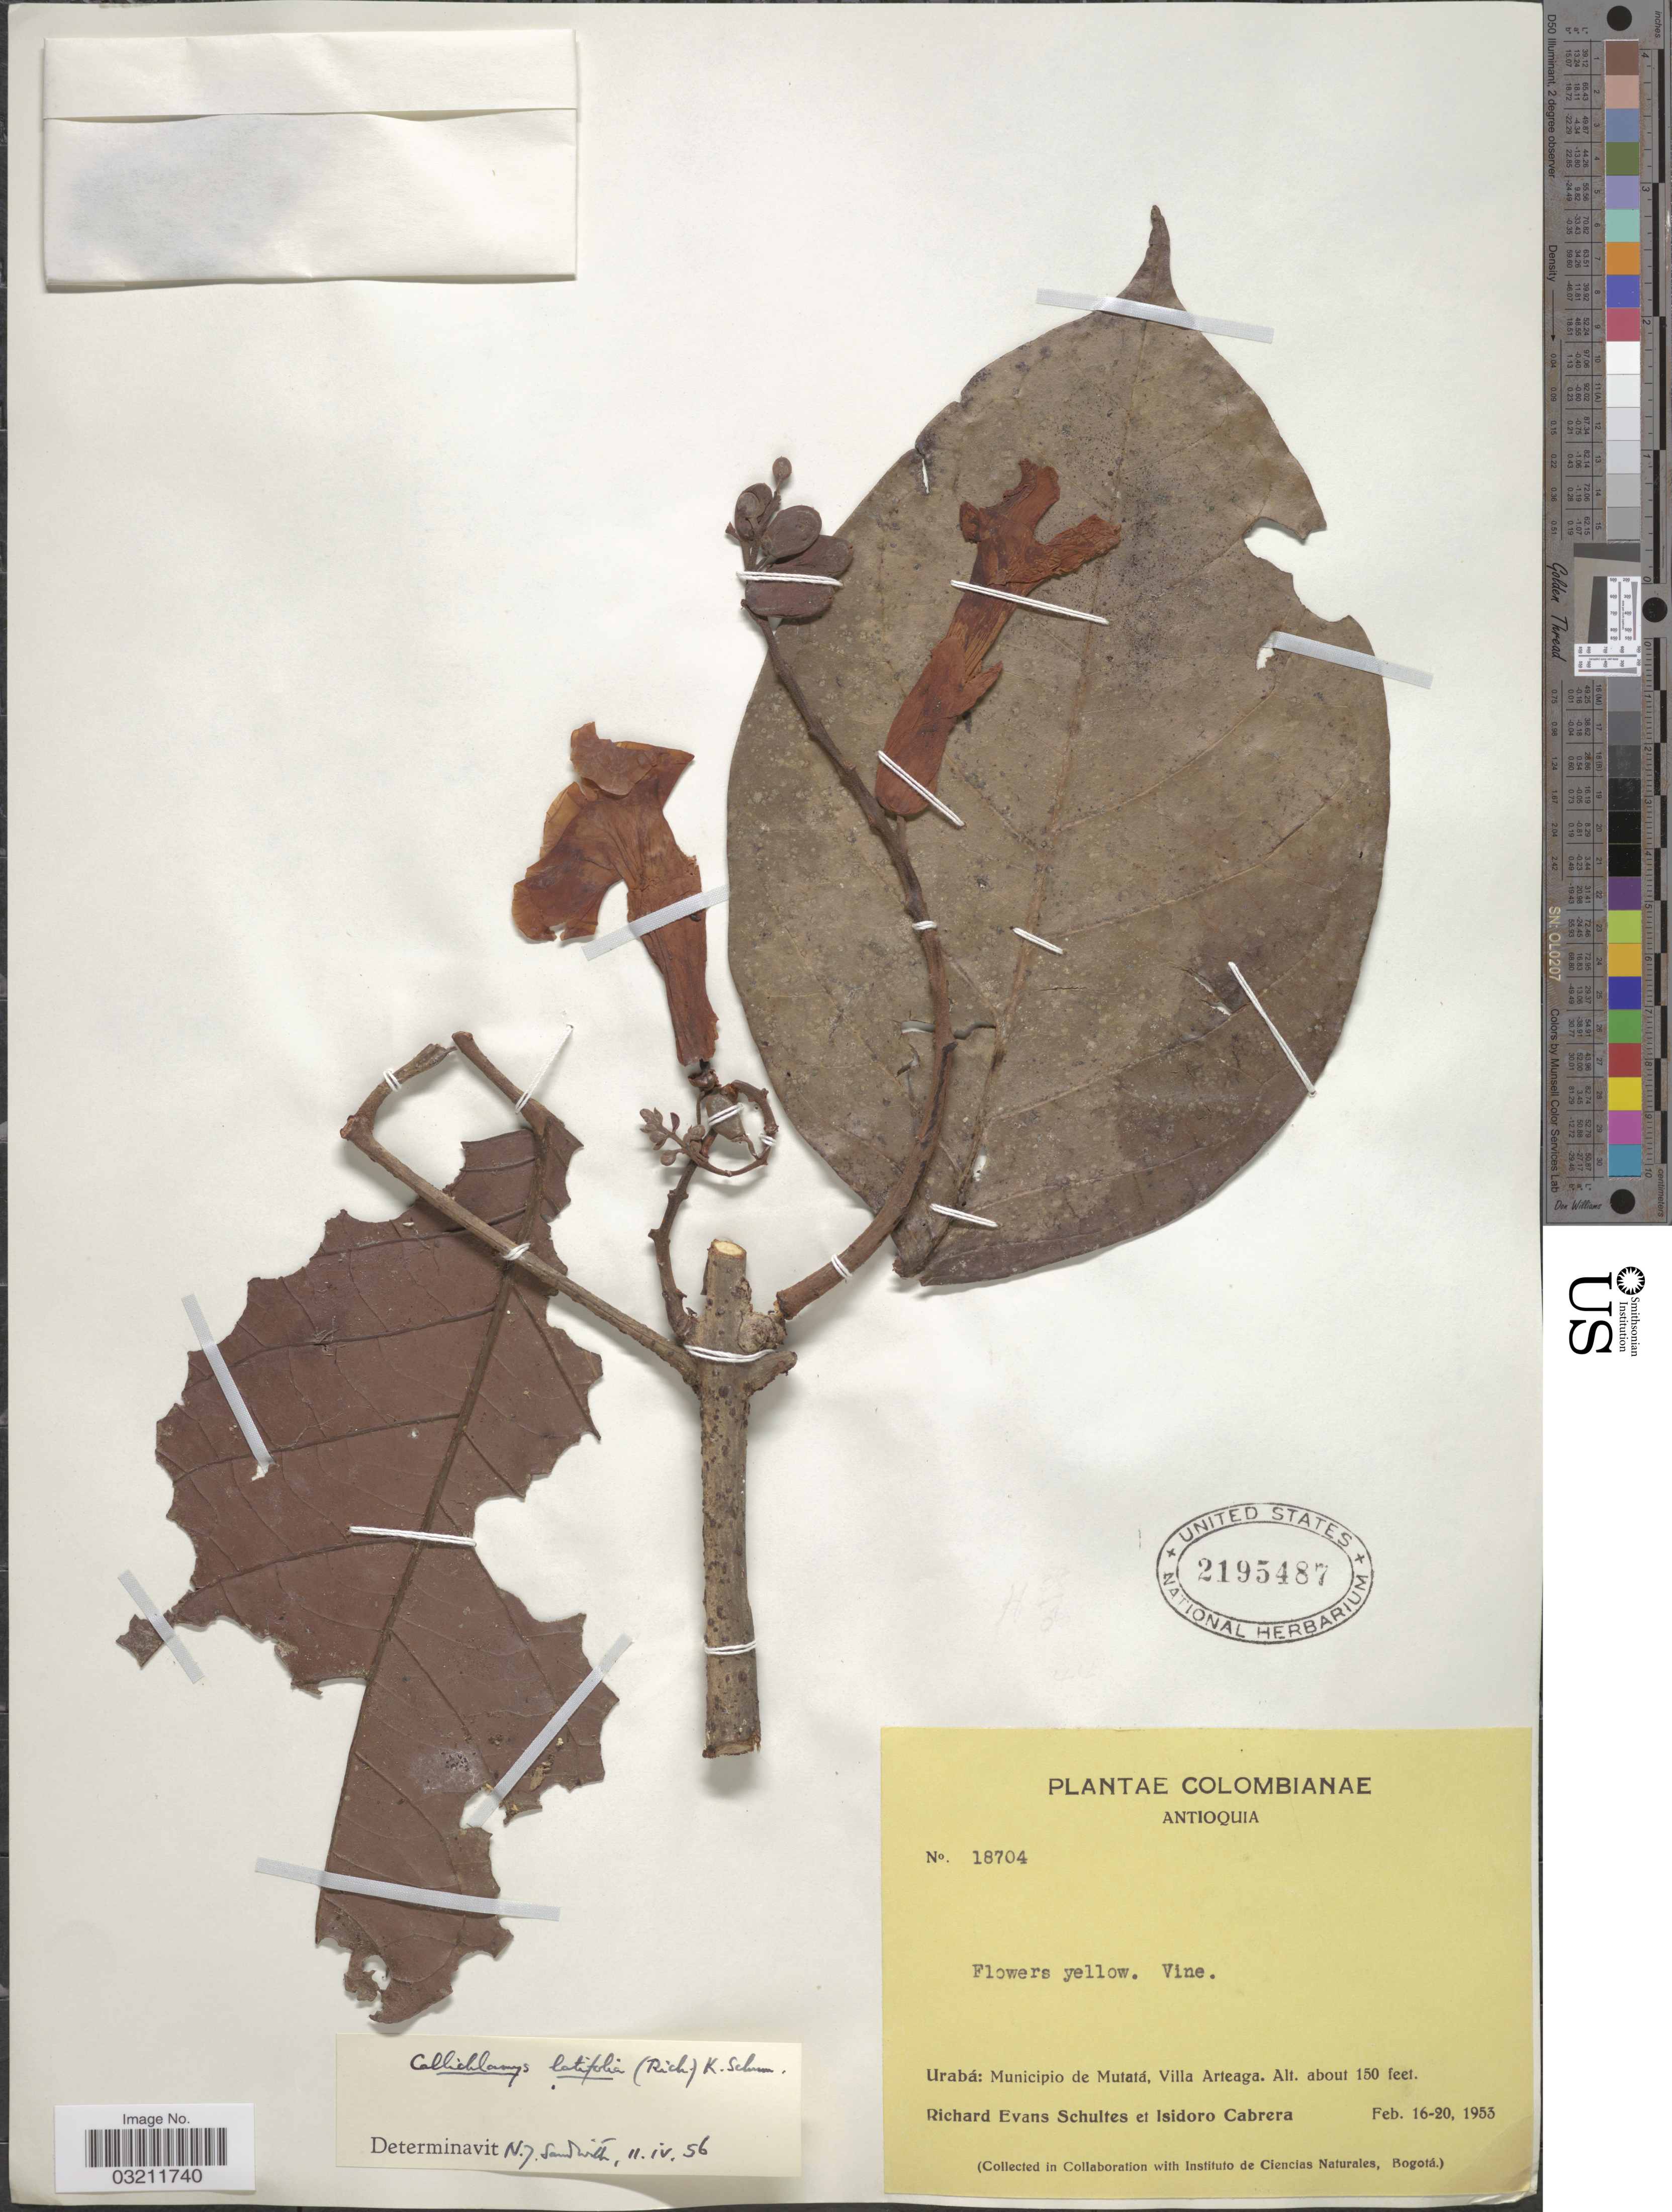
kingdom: Plantae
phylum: Tracheophyta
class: Magnoliopsida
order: Lamiales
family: Bignoniaceae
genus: Callichlamys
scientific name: Callichlamys latifolia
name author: (Rich.) K. Schum.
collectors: R. E. Schultes & I. Cabrera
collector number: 18704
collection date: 1953-02-16/1953-02-20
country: Colombia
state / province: Antioquia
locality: Urabá: Municipio de Mutatá, Villa Arteaga.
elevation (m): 46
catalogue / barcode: US 2195487